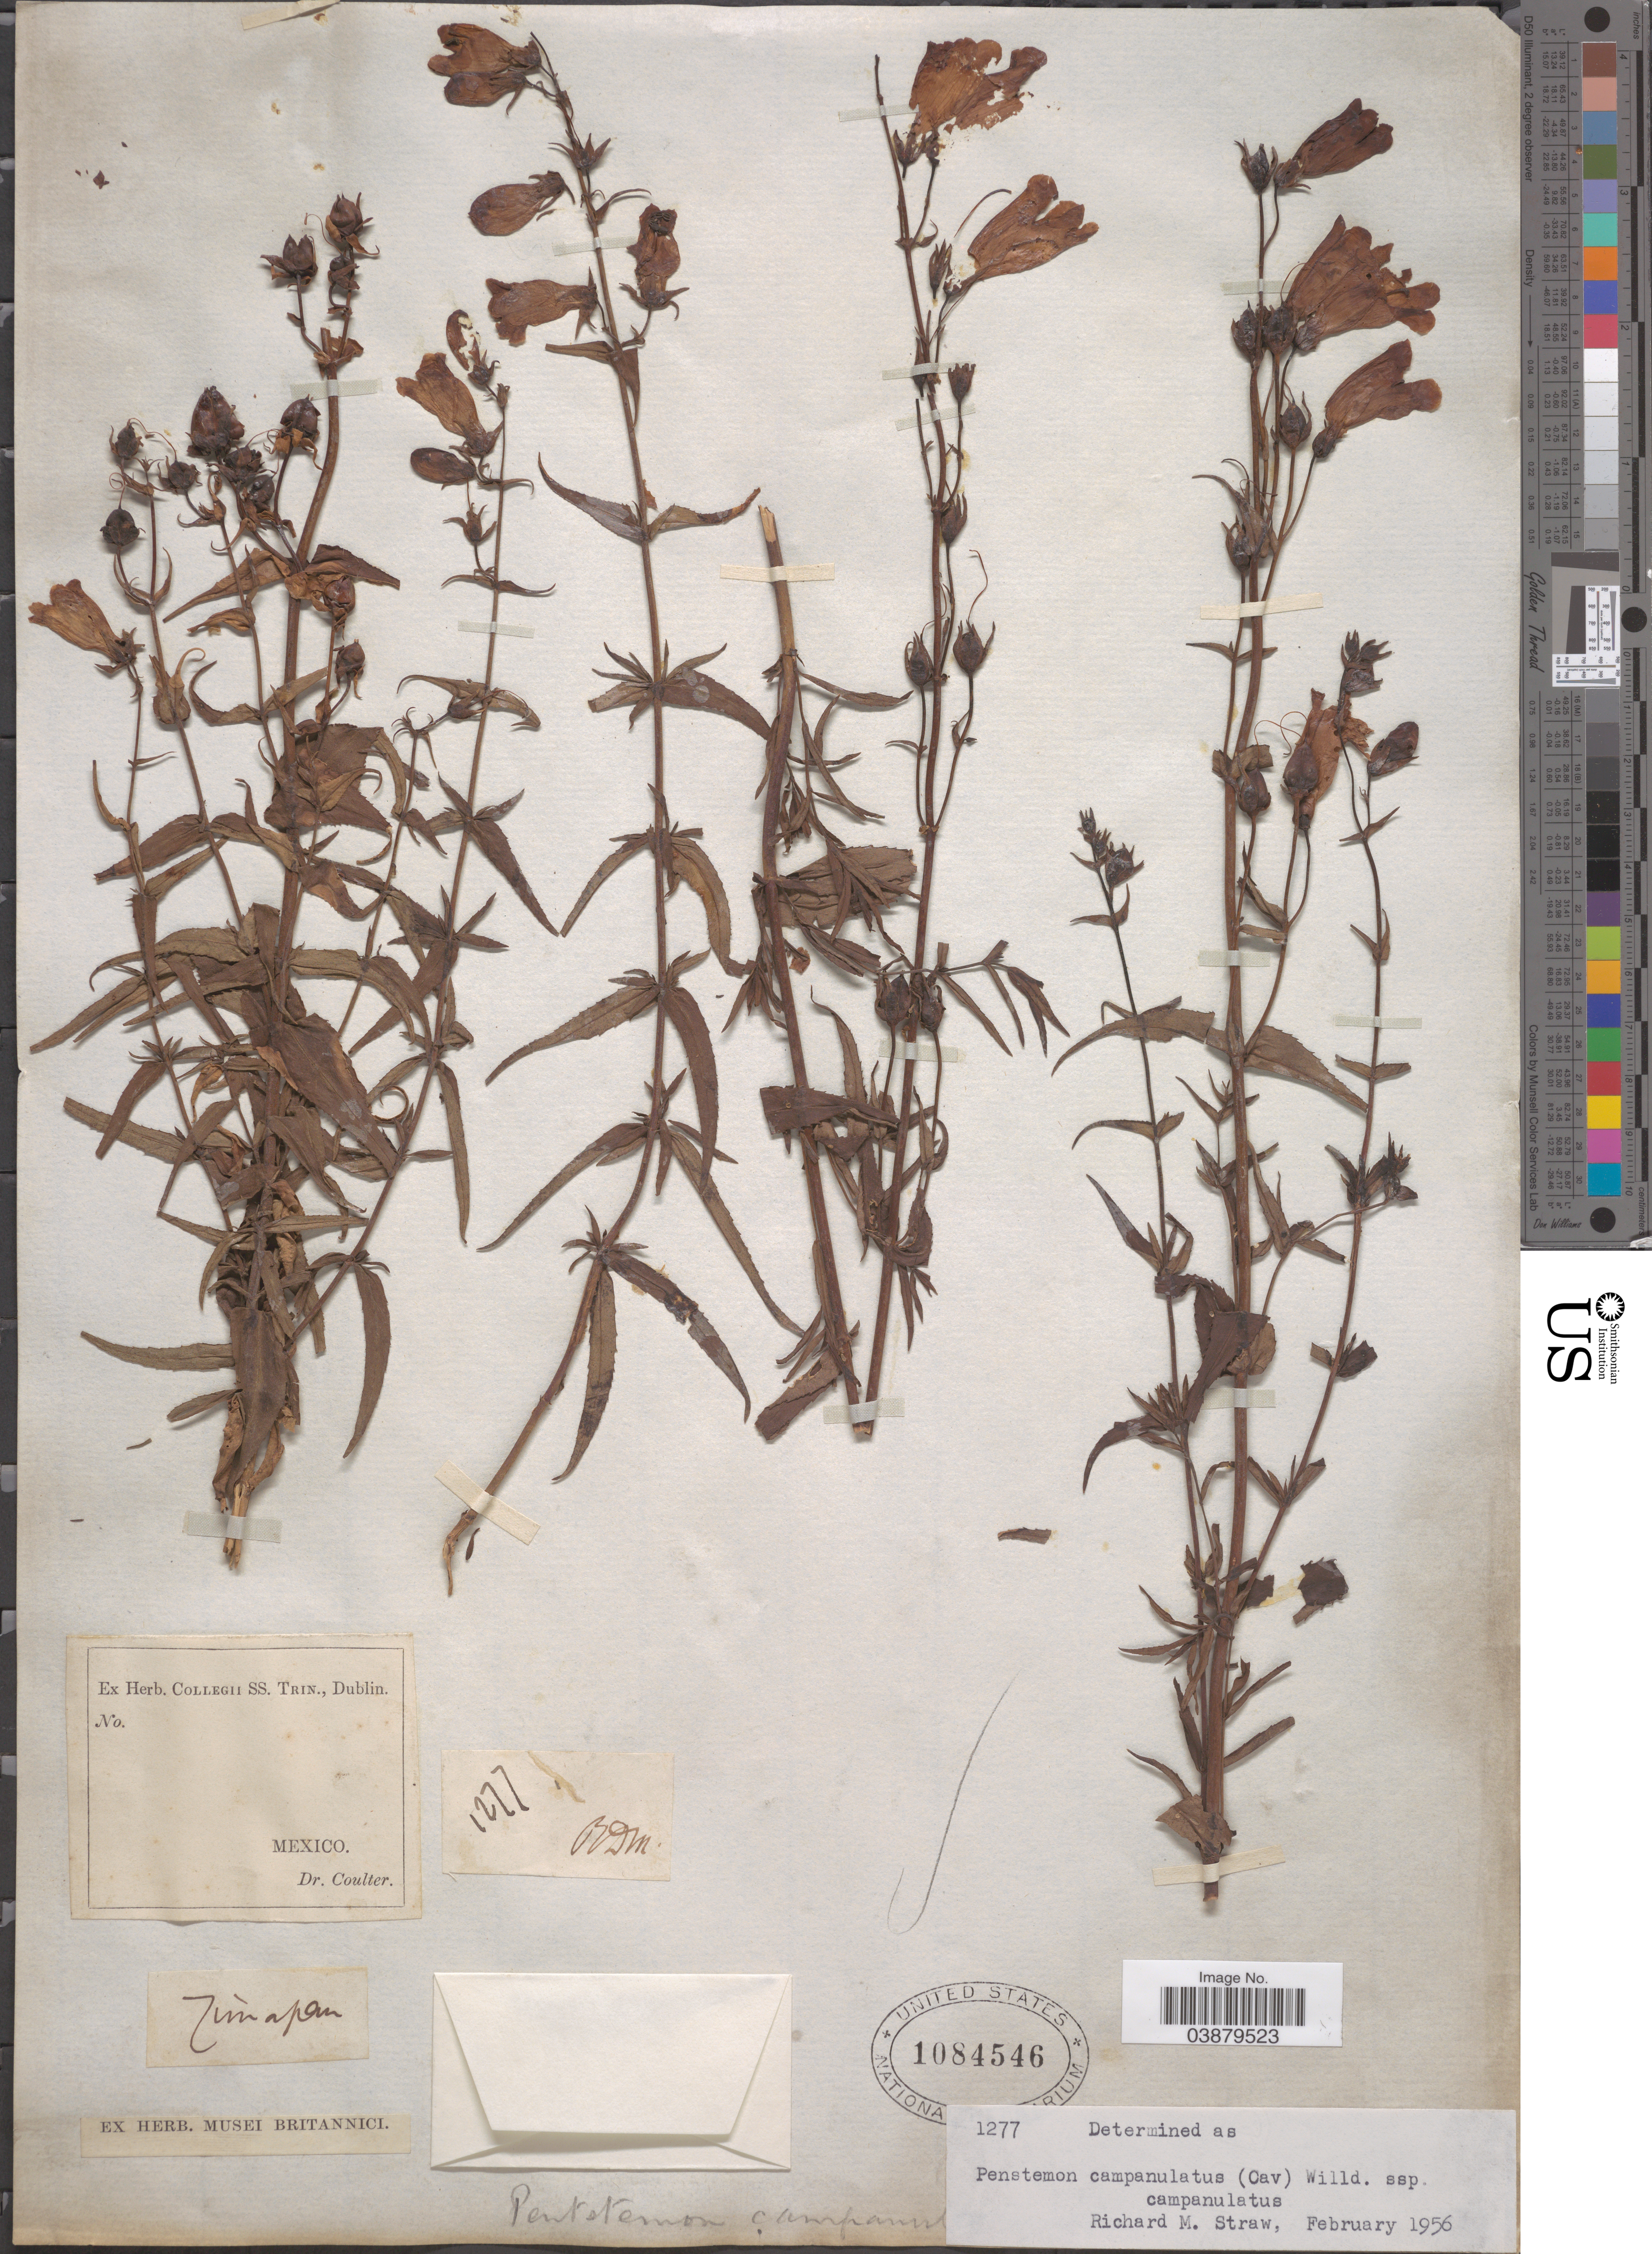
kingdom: Plantae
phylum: Tracheophyta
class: Magnoliopsida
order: Lamiales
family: Plantaginaceae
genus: Penstemon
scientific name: Penstemon campanulatus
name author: (Cav.) Willd.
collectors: Coulter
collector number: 1277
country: Mexico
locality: Zimapan.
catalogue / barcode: US 1084546